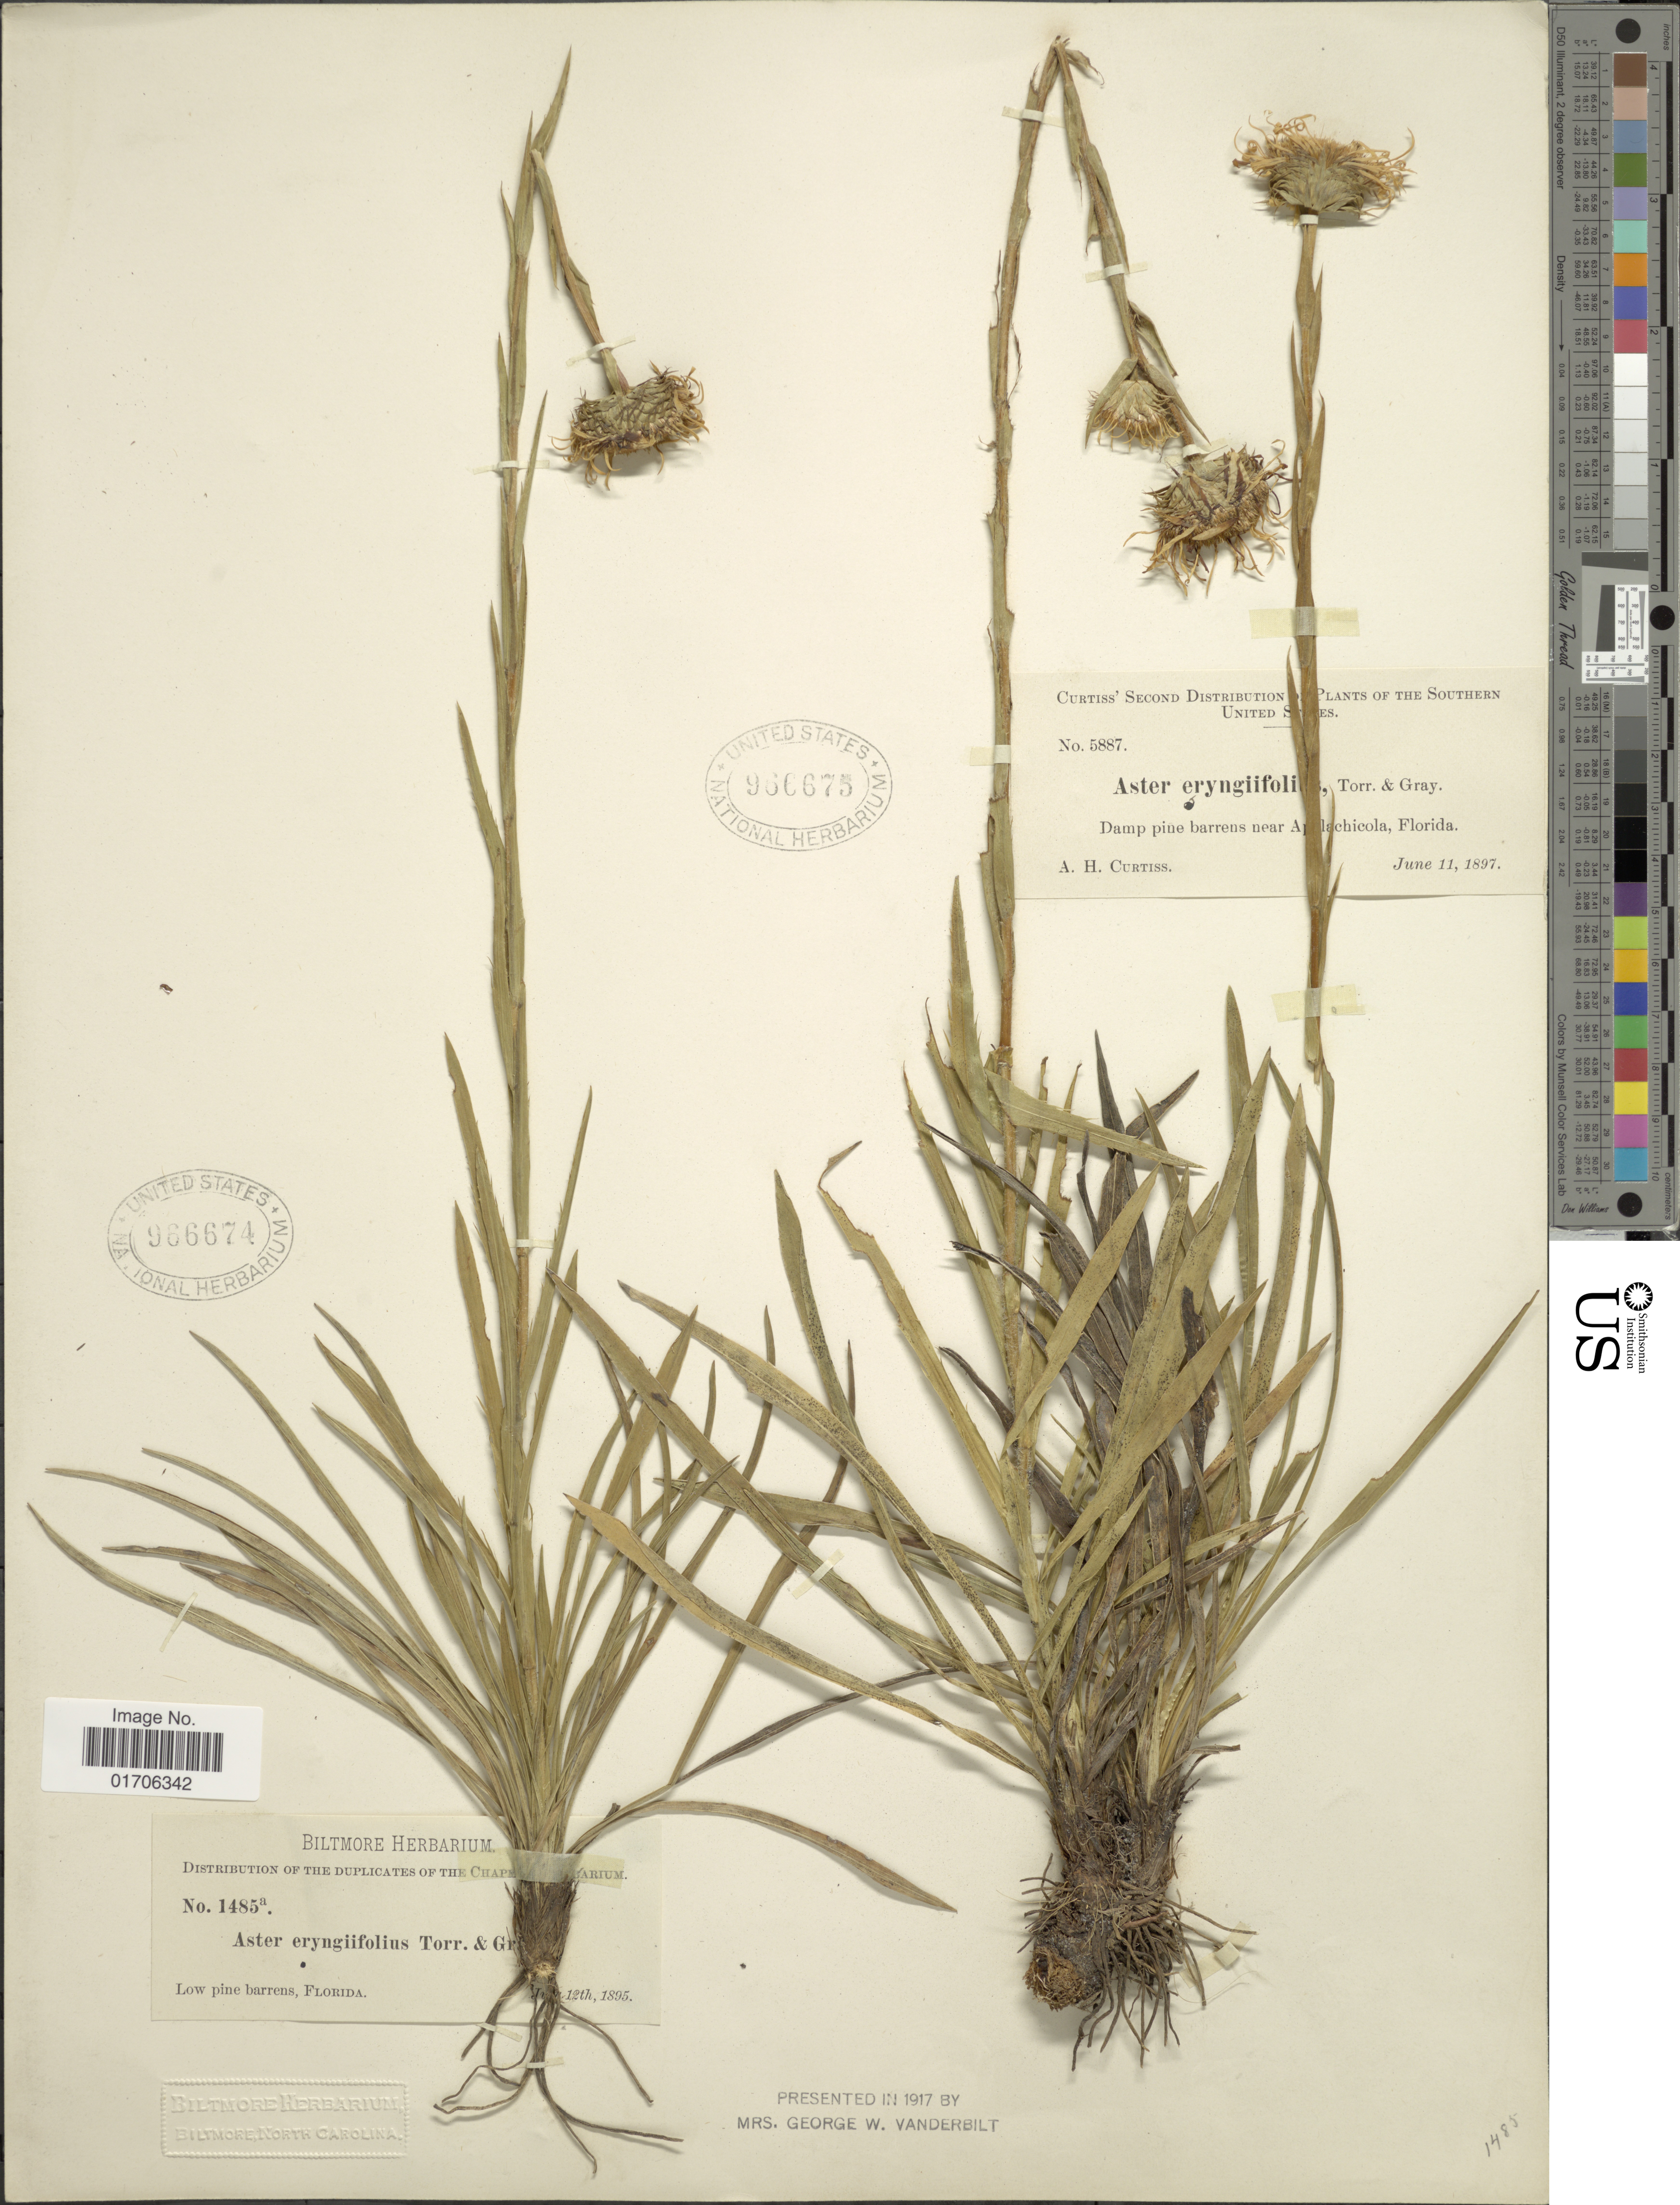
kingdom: Plantae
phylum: Tracheophyta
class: Magnoliopsida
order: Asterales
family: Asteraceae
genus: Eurybia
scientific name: Eurybia eryngiifolia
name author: (Torr. & A. Gray) G.L. Nesom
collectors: ex herb. Biltmore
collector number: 1485a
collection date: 1895-05-12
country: United States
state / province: Florida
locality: Low pine barrens,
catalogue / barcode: US 966674